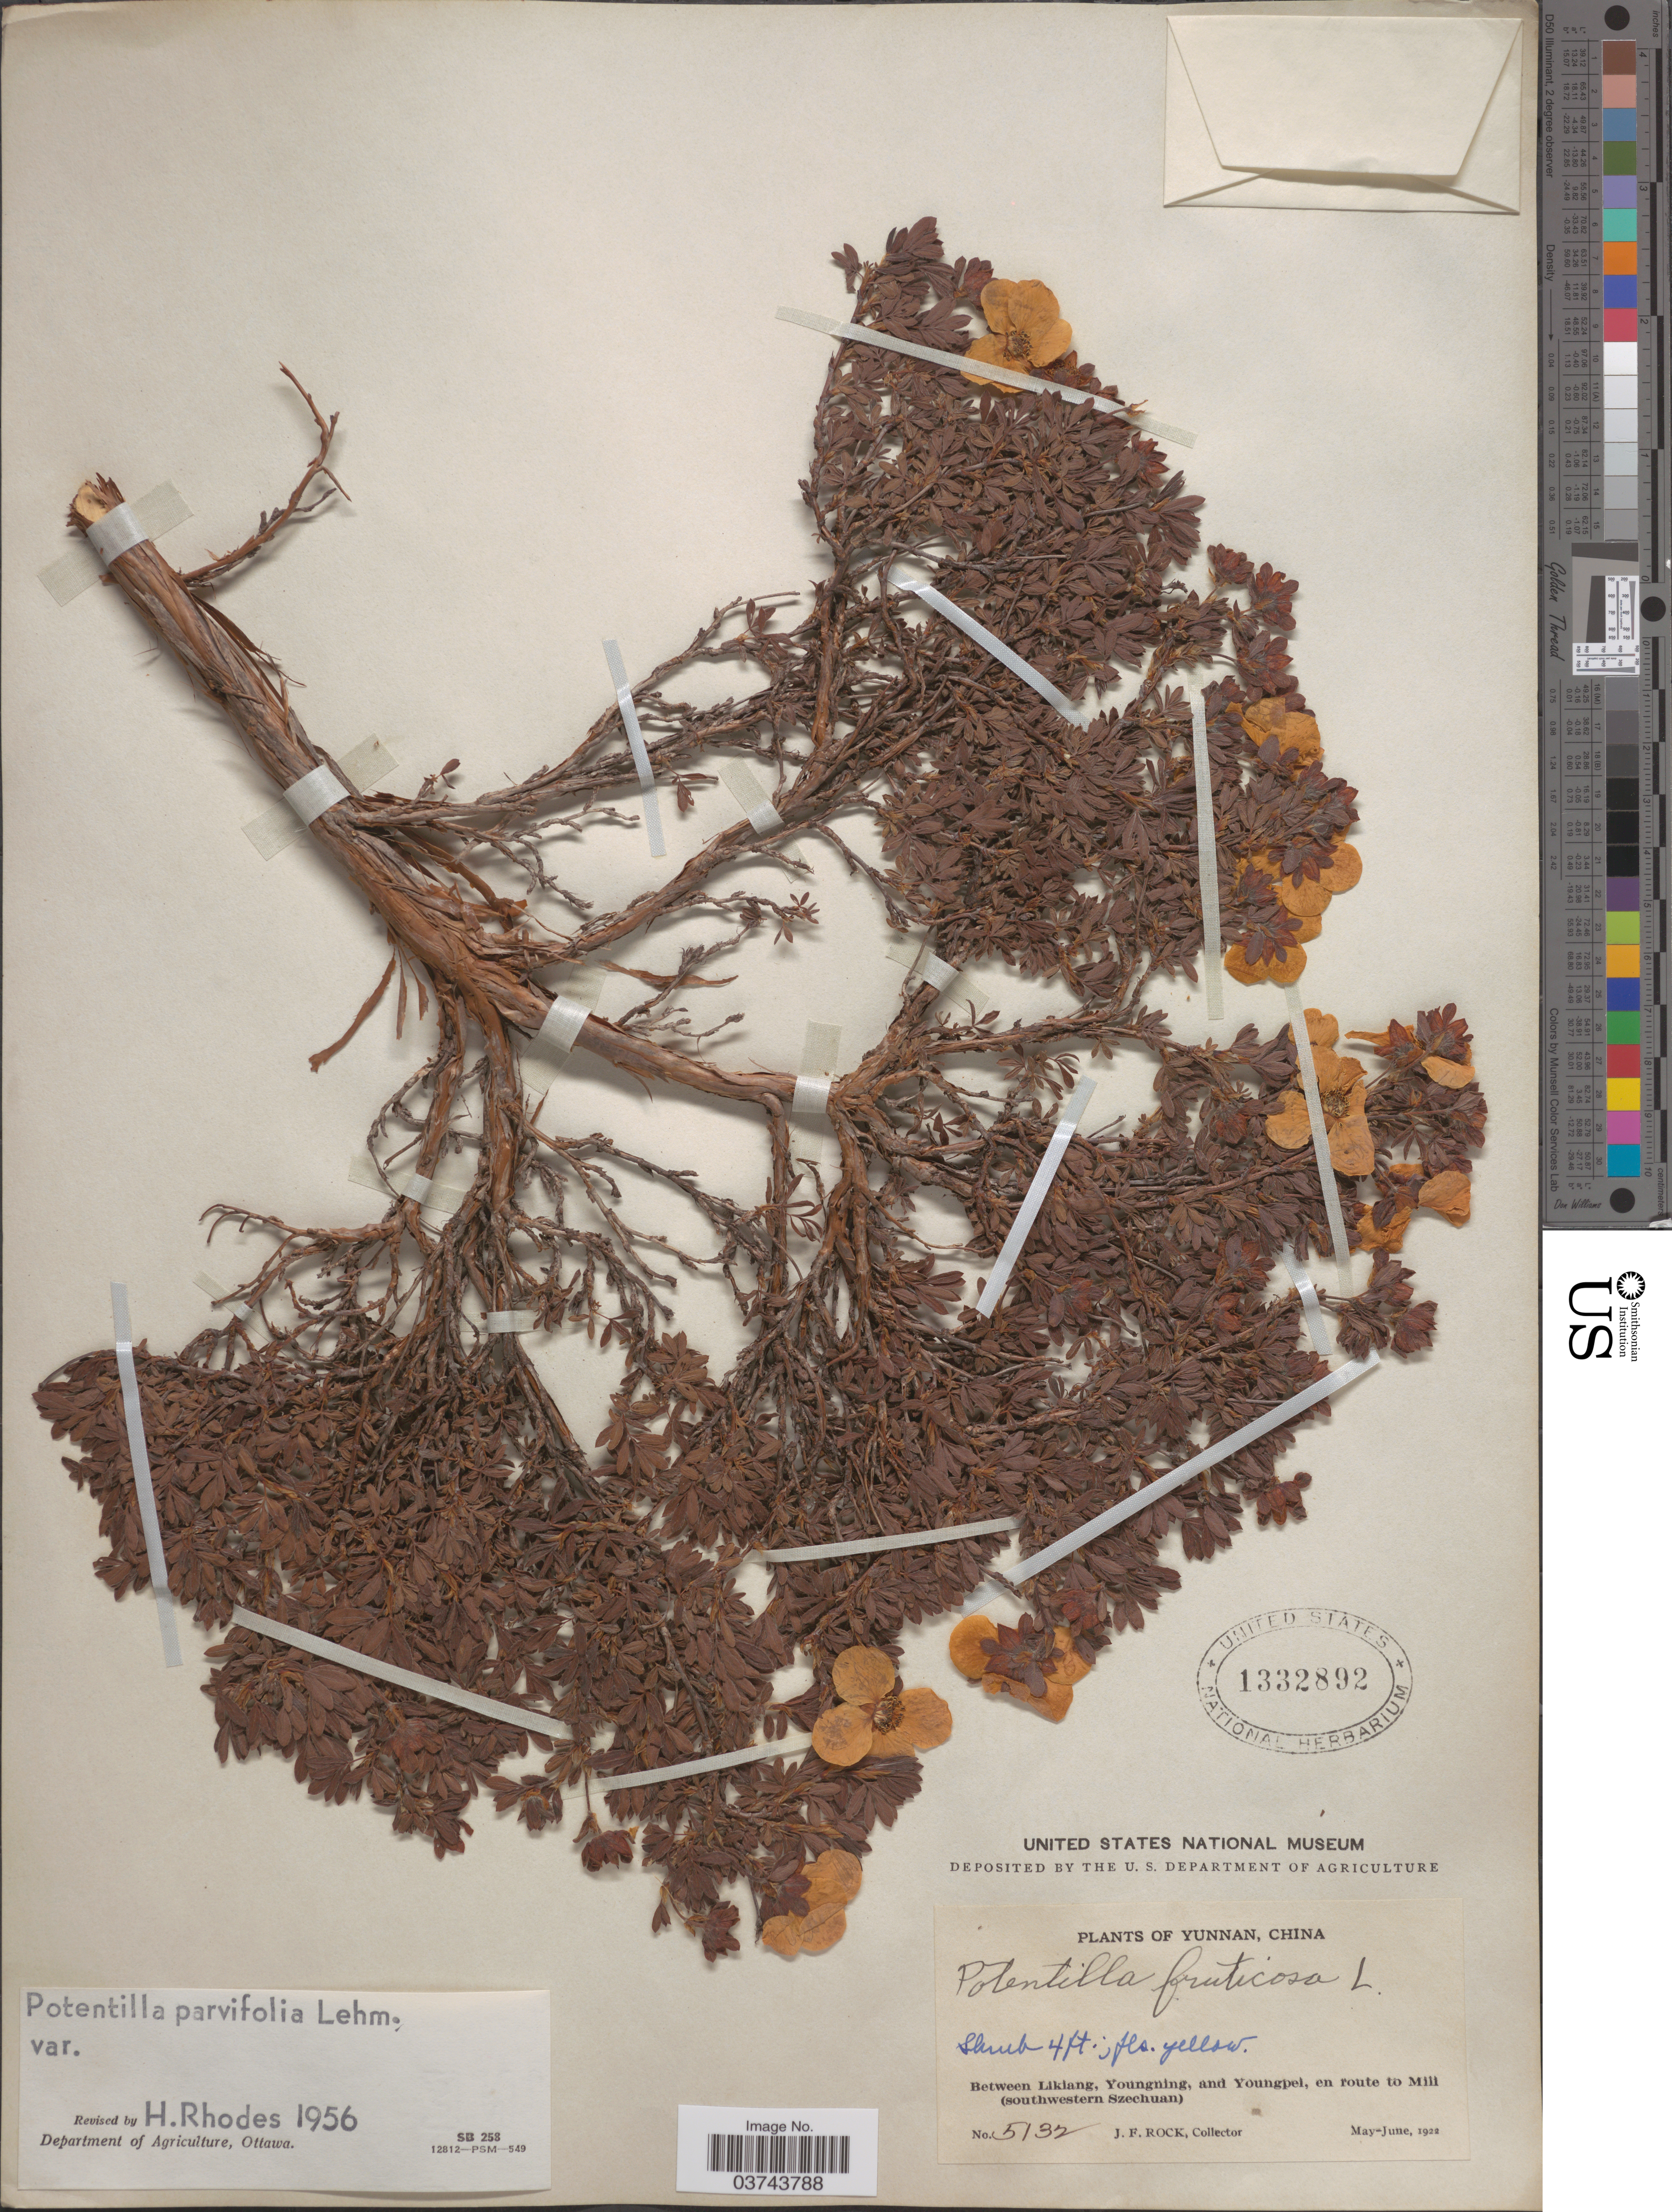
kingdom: Plantae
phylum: Tracheophyta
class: Magnoliopsida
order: Rosales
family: Rosaceae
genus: Dasiphora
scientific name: Dasiphora parvifolia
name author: (Fisch. ex Lehm.) Juz.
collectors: J. Rock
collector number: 5132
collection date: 1922-05/1922-06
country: China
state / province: Yunnan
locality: Between Likiang, Youngning, and Youngpei, en route to Mili (southwestern Szechuan).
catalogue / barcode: US 1332892